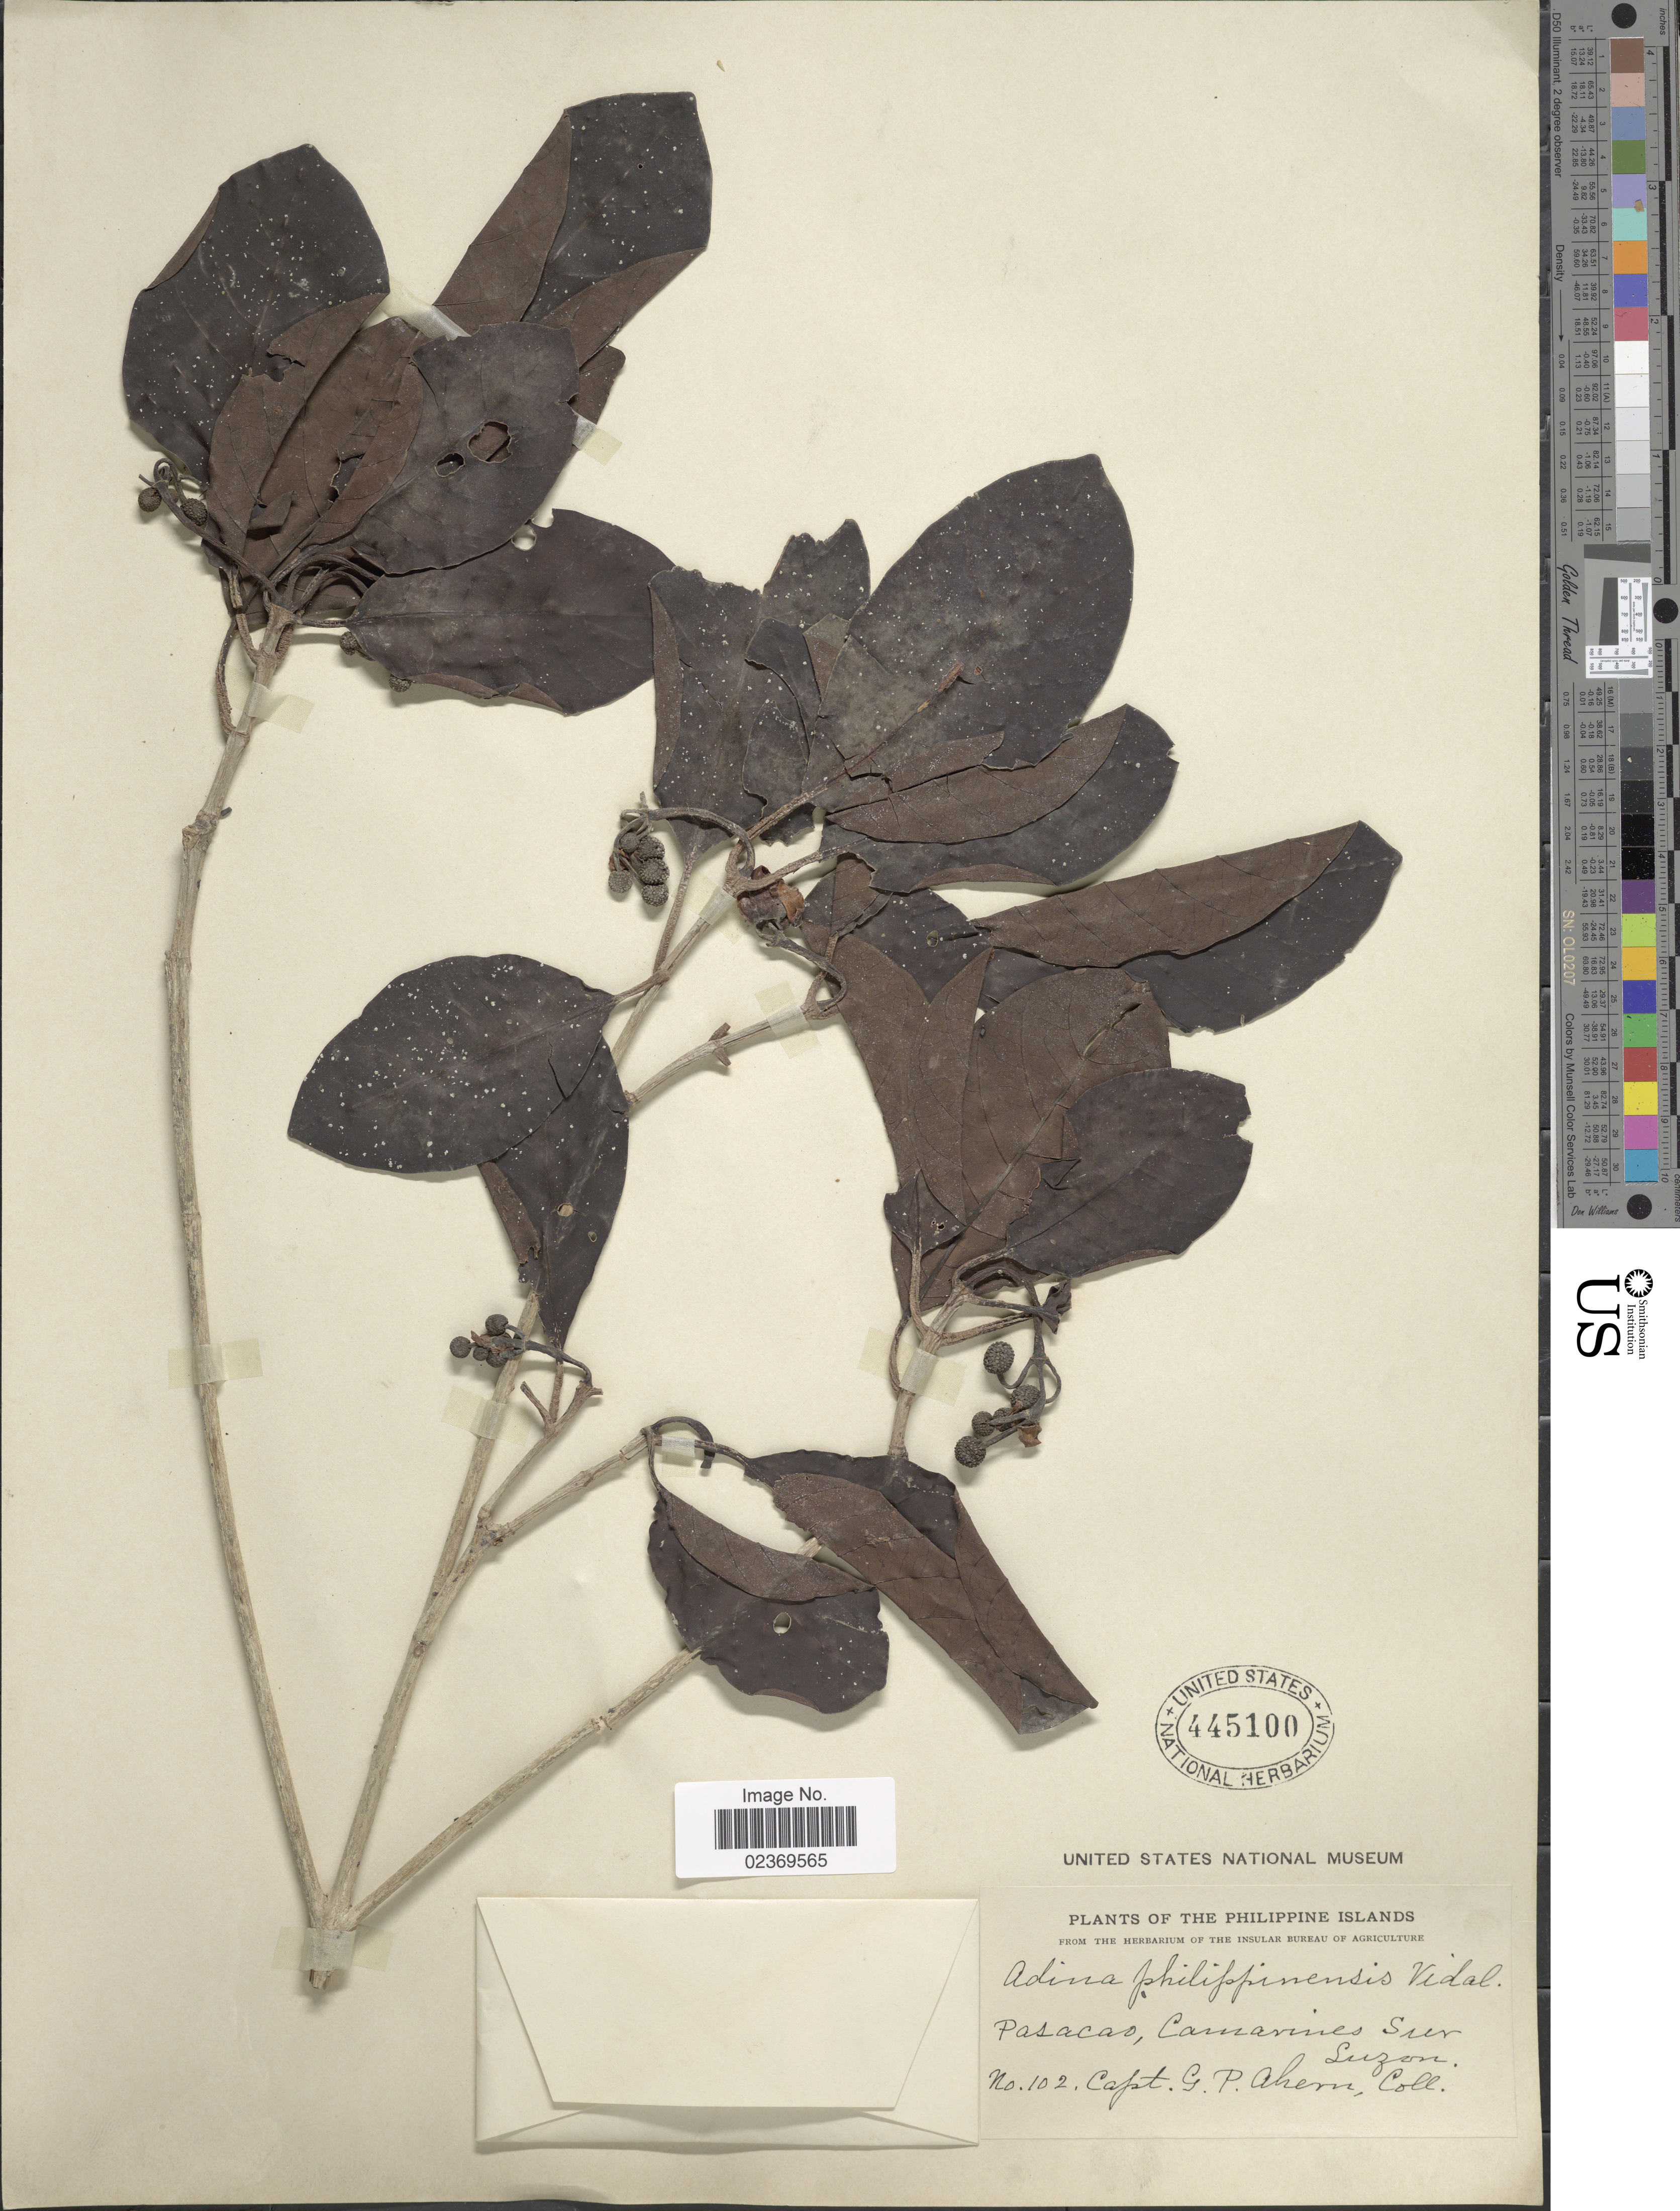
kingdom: Plantae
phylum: Tracheophyta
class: Magnoliopsida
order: Gentianales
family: Rubiaceae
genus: Adina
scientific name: Adina sp.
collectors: G. Ahem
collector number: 102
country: Philippines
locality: Pasacao, Camavines Sur. Luzon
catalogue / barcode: US 445100